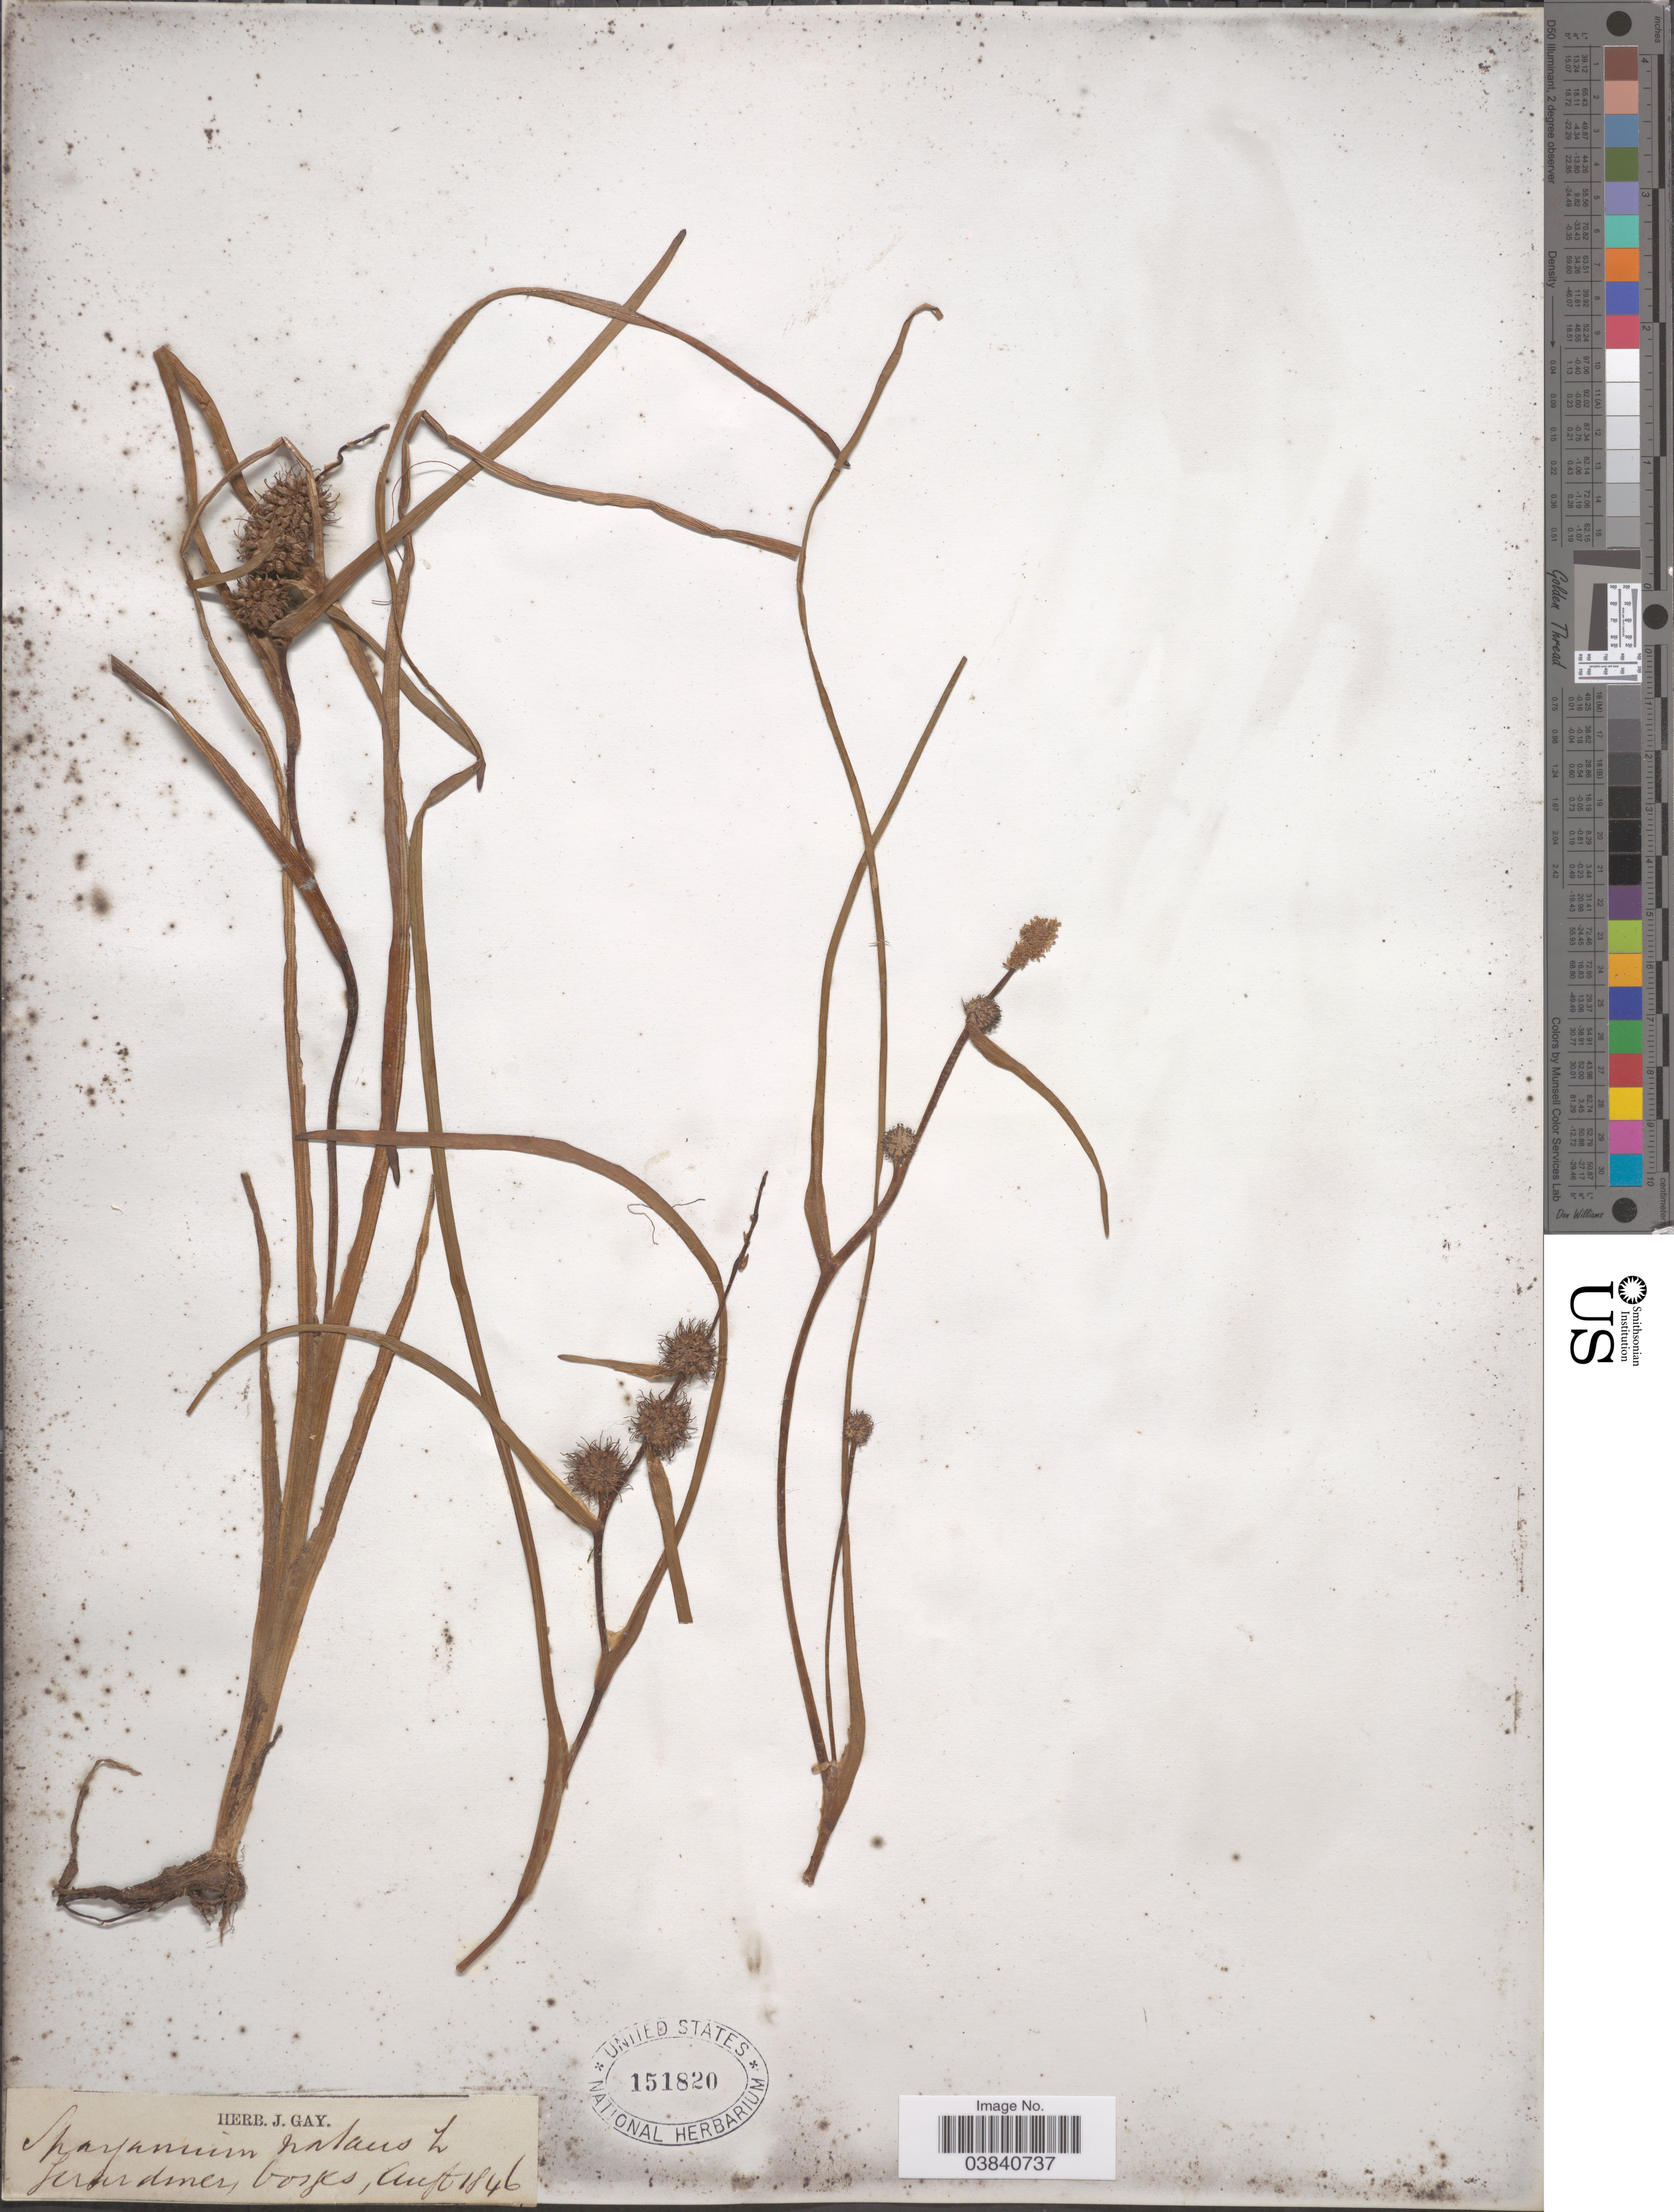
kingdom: Plantae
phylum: Tracheophyta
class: Liliopsida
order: Poales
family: Typhaceae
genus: Sparganium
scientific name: Sparganium natans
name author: L.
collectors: ex herb. J. Gay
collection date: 1846-08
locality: [illegible text].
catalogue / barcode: US 151820